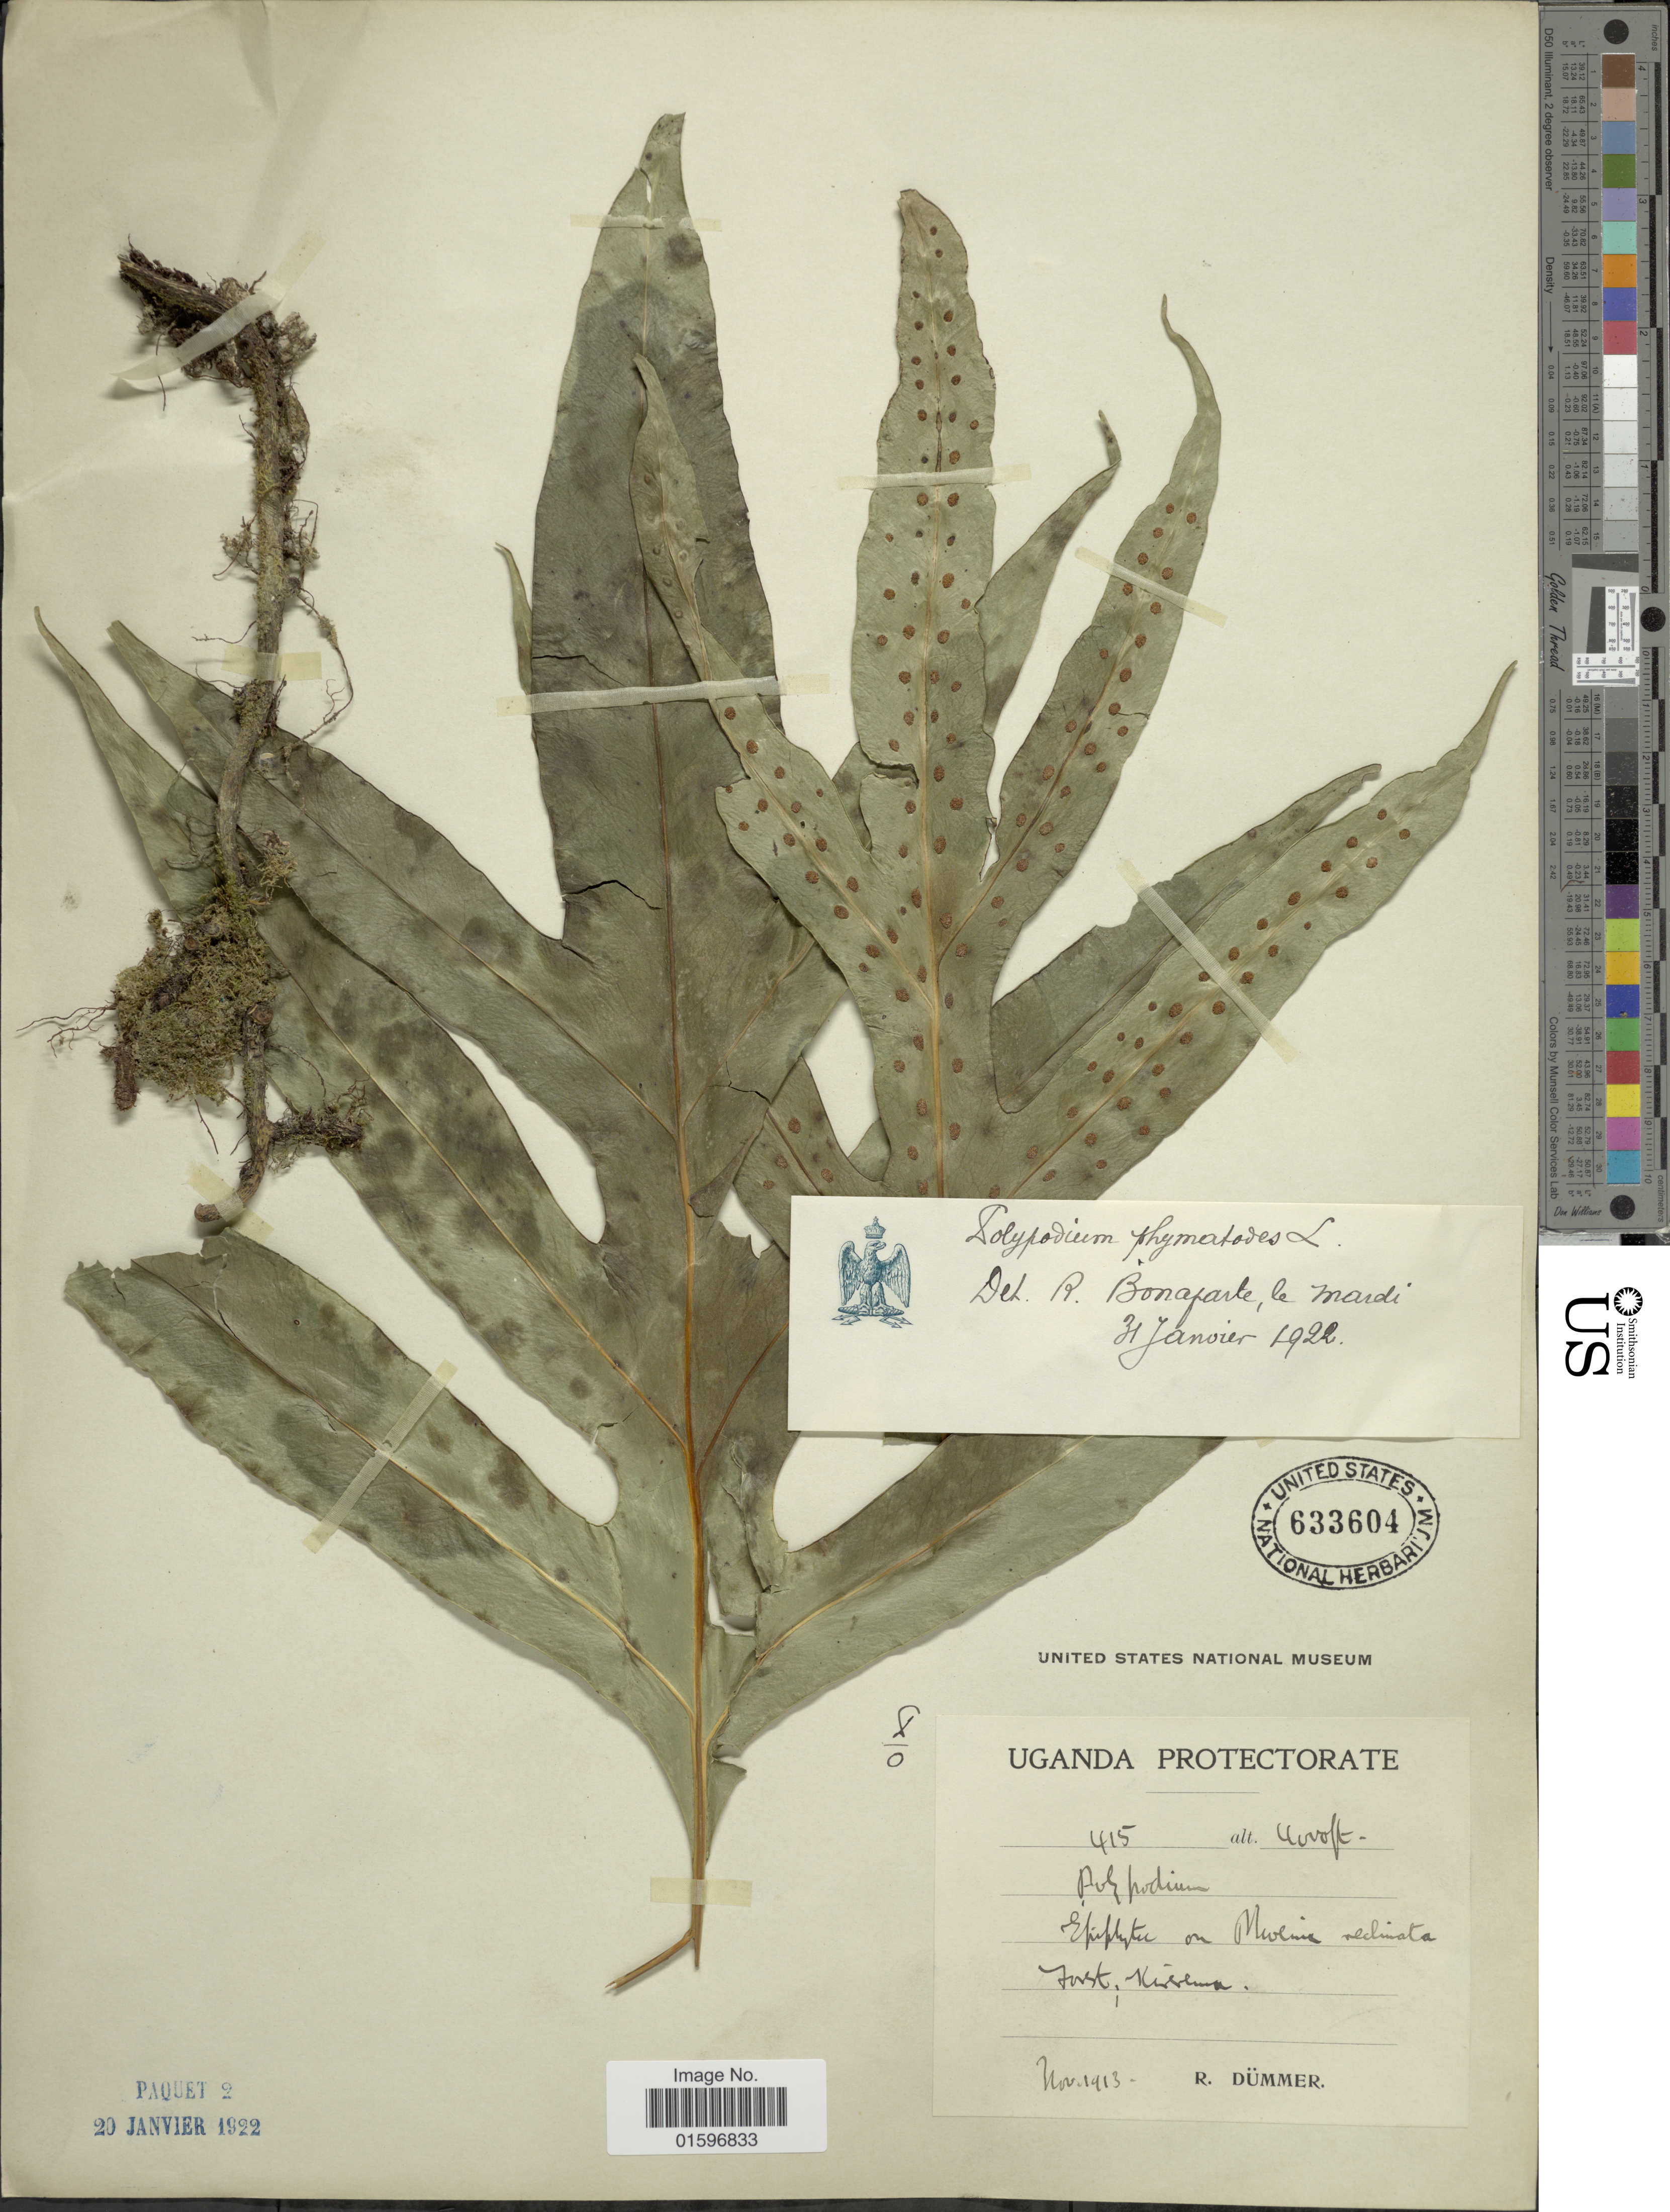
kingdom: Plantae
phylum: Tracheophyta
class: Polypodiopsida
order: Polypodiales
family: Polypodiaceae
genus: Polypodium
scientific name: Polypodium scolopendria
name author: Burm. f.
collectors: R. Duemmer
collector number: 415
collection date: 1913-11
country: Uganda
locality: Uganda, Foret; Kirerema.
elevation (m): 1219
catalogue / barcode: US 633604